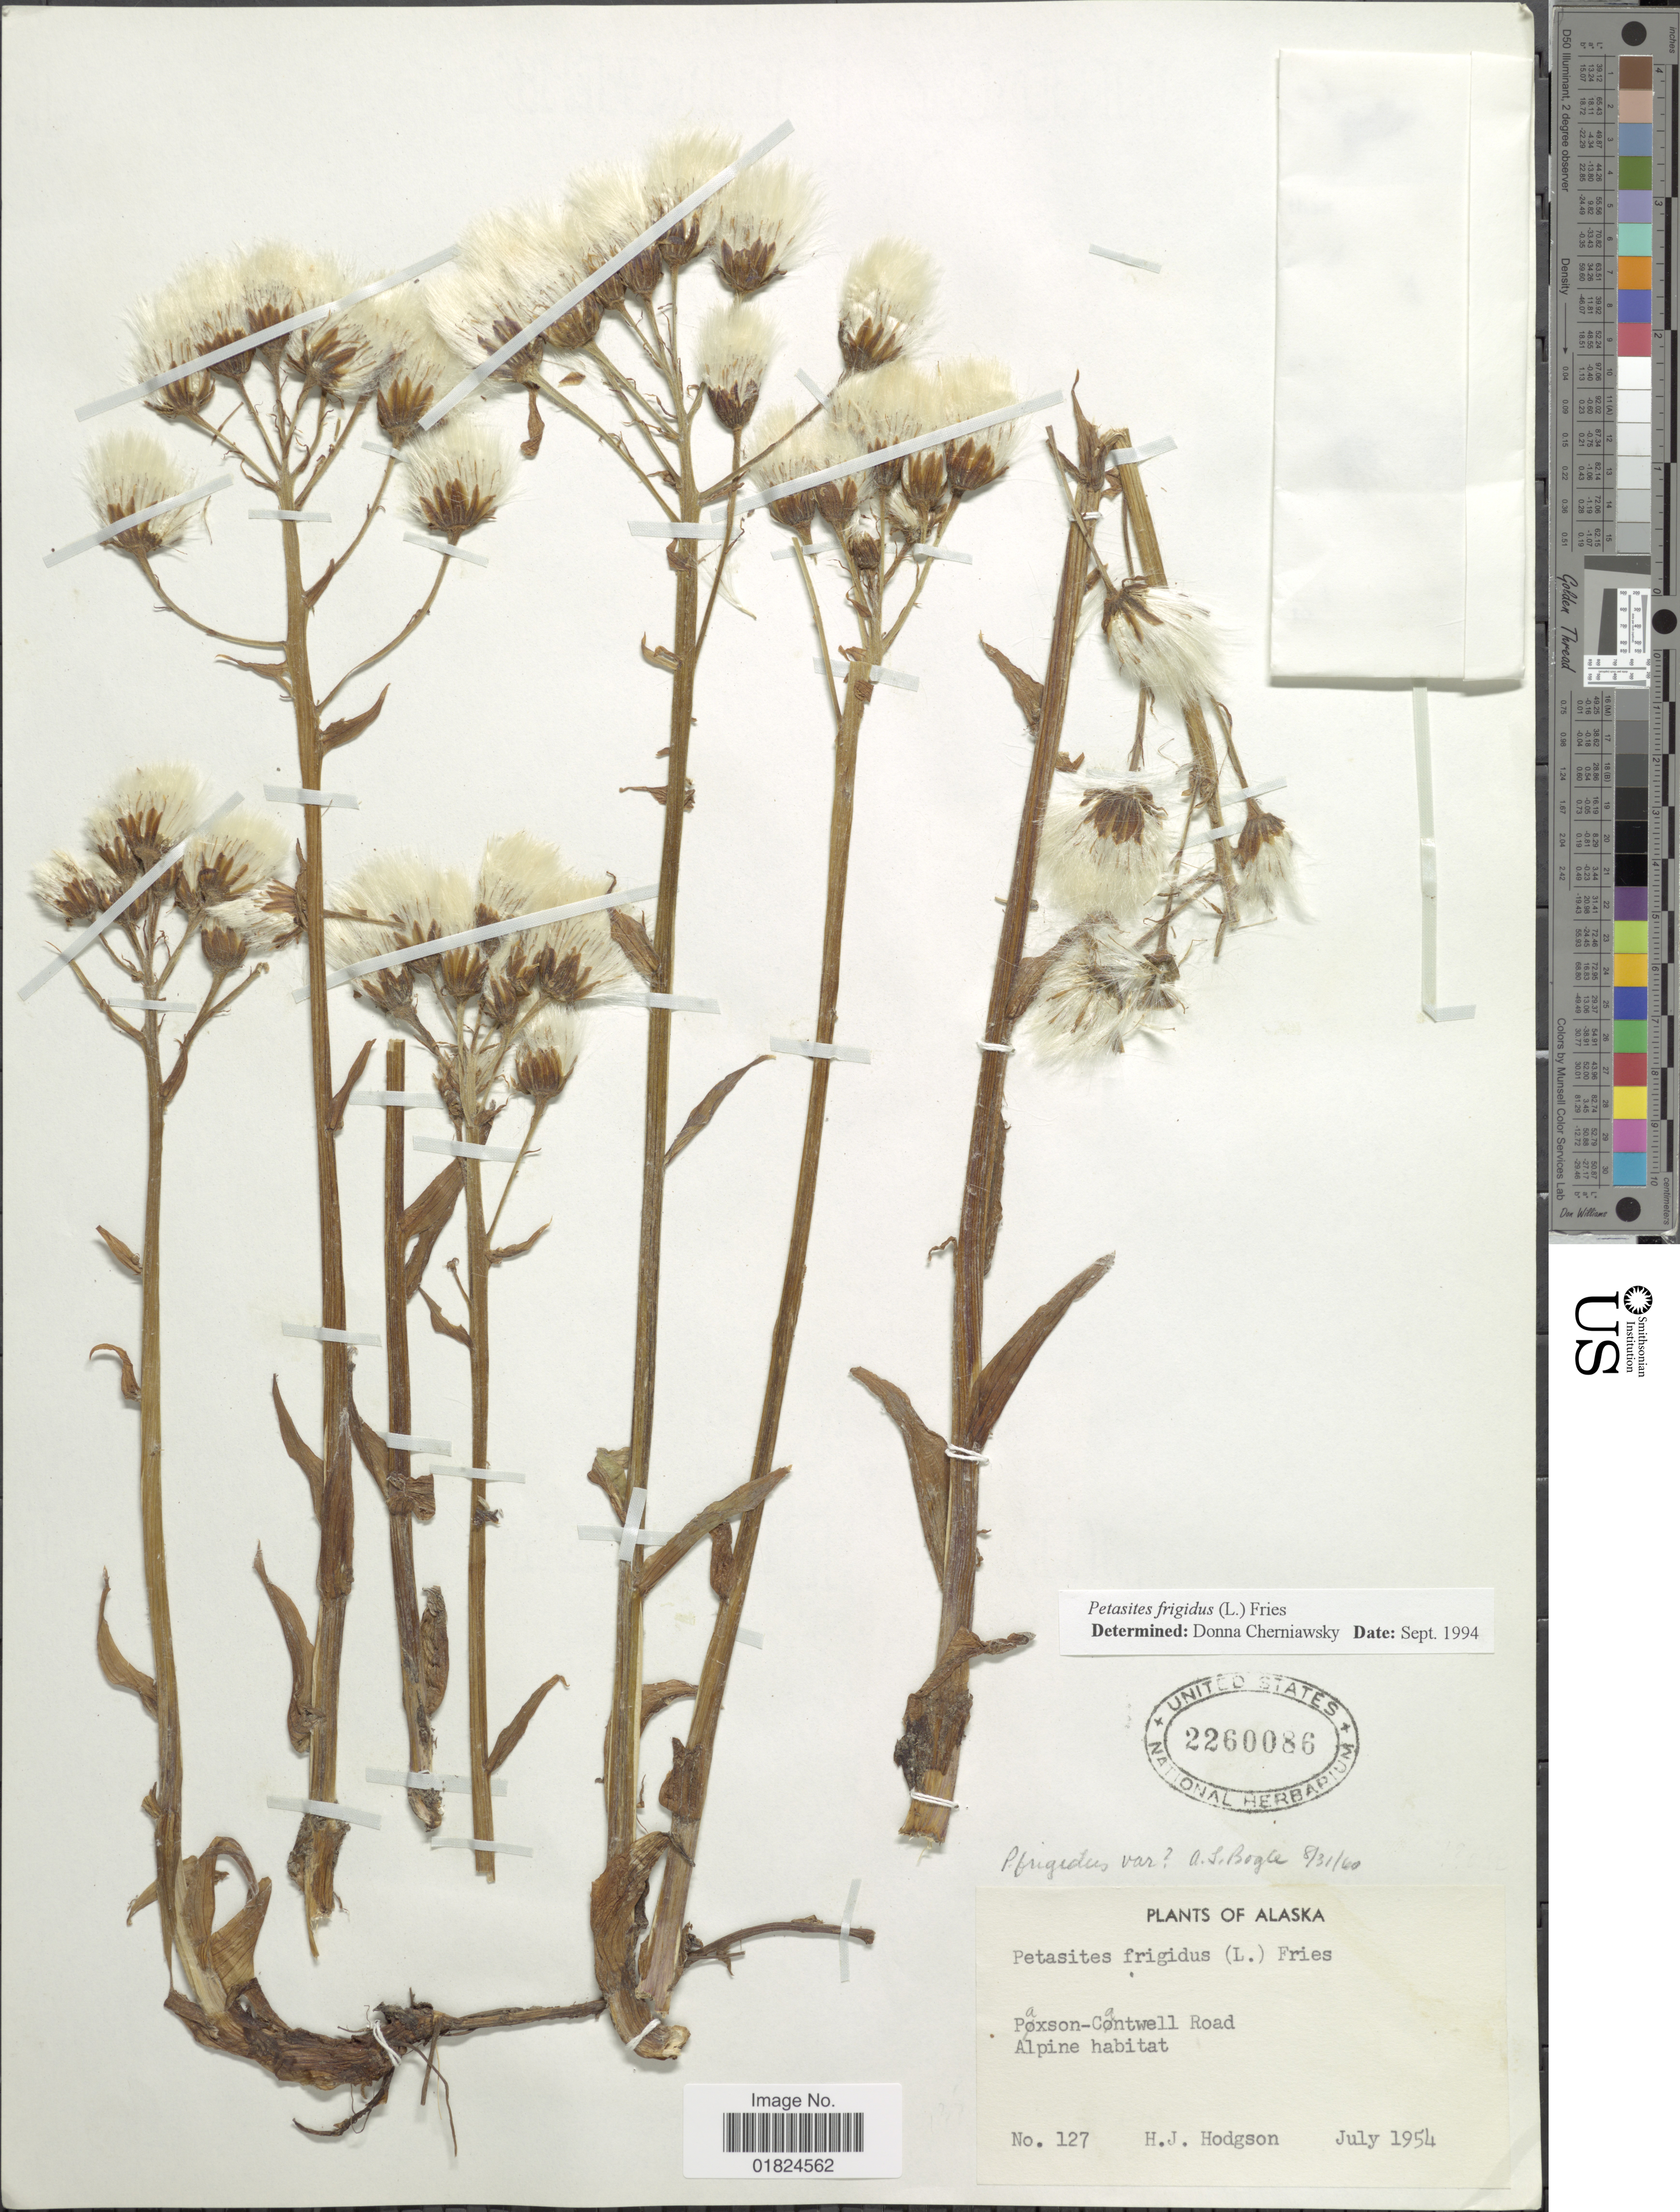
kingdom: Plantae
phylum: Tracheophyta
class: Magnoliopsida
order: Asterales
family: Asteraceae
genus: Petasites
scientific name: Petasites frigidus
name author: (L.) Fr.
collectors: H. J. Hodgson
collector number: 127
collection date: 1954-07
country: United States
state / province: Alaska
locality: Paxson-Cantwell Road.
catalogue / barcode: US 2260086